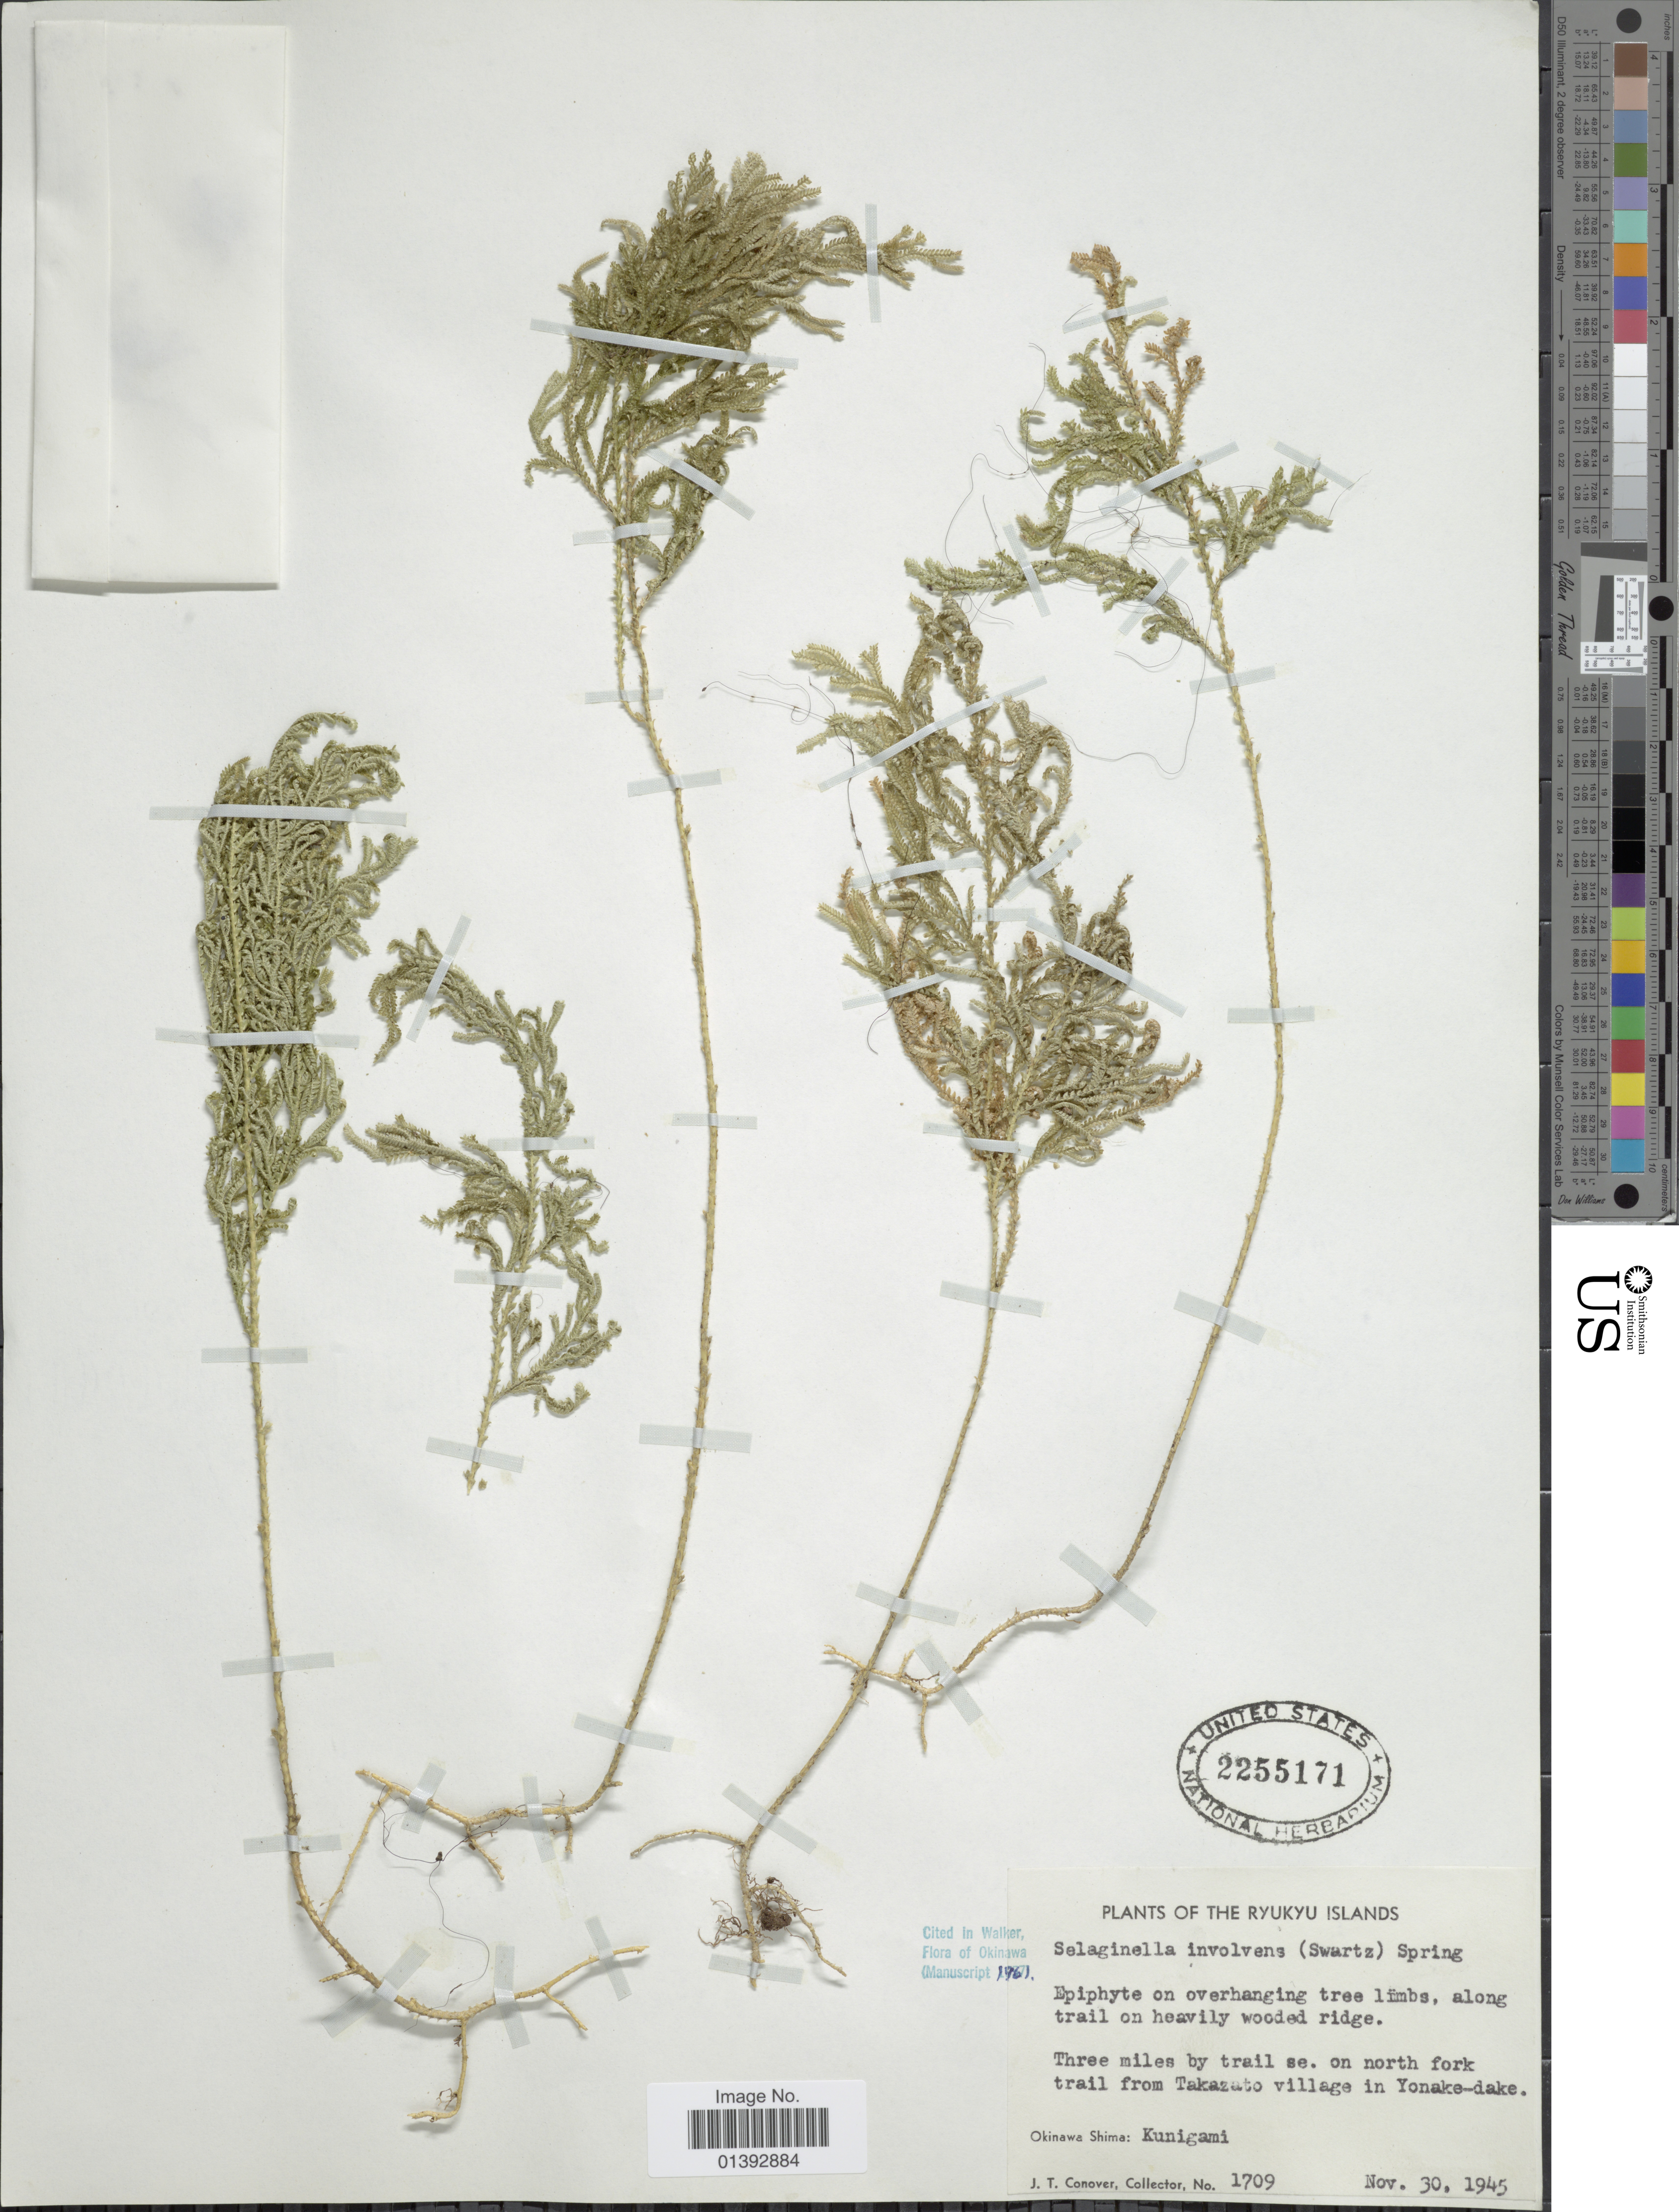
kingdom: Plantae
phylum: Tracheophyta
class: Lycopodiopsida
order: Selaginellales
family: Selaginellaceae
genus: Selaginella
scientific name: Selaginella involvens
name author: (Sw.) Spring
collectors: J. T. Conover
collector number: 1709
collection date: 1945-11-30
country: Japan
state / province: Okinawa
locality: Ryukyu Islands, Three miles by trail se. on north fork trail from Takazato village in Yonake-dake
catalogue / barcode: US 2255171